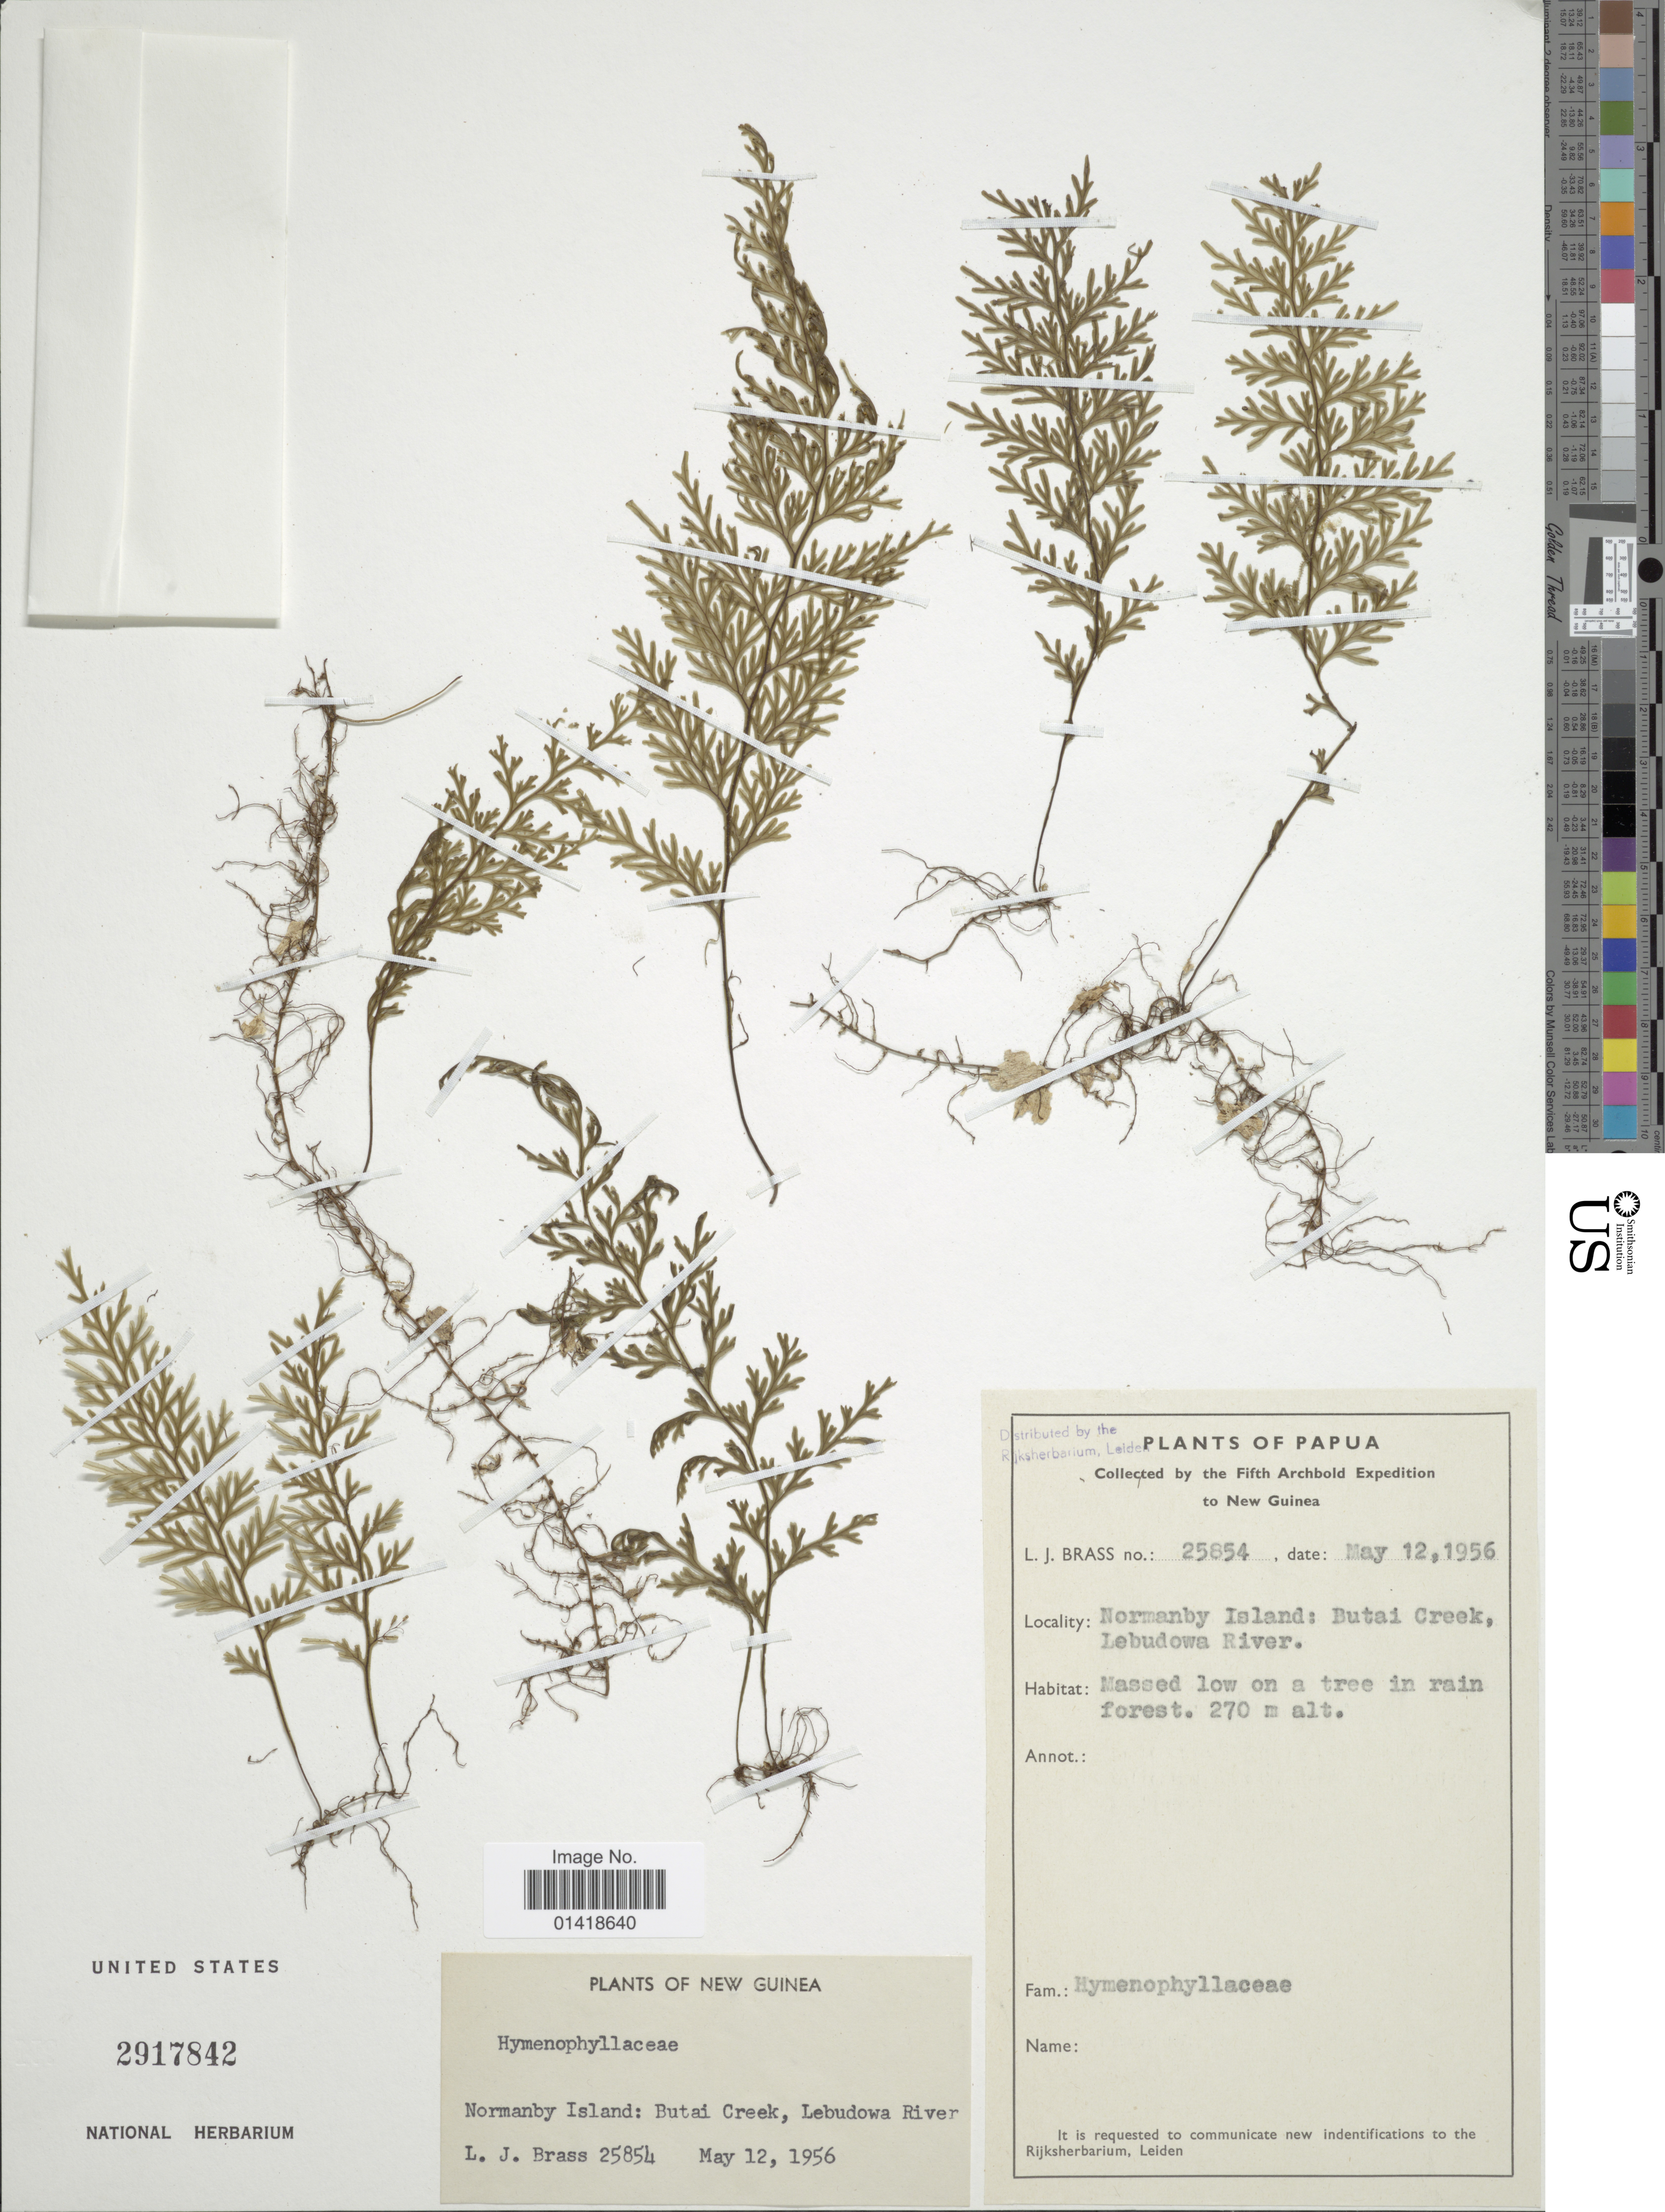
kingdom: Plantae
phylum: Tracheophyta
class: Polypodiopsida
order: Hymenophyllales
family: Hymenophyllaceae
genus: Hymenophyllum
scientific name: Hymenophyllum sp.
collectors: L. J. Brass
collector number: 25854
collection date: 1956-05-12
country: Papua New Guinea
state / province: Milne Bay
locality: New Guinea. Normanby Island: Butai Creek, Lebudowa River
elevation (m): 270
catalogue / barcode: US 2917842